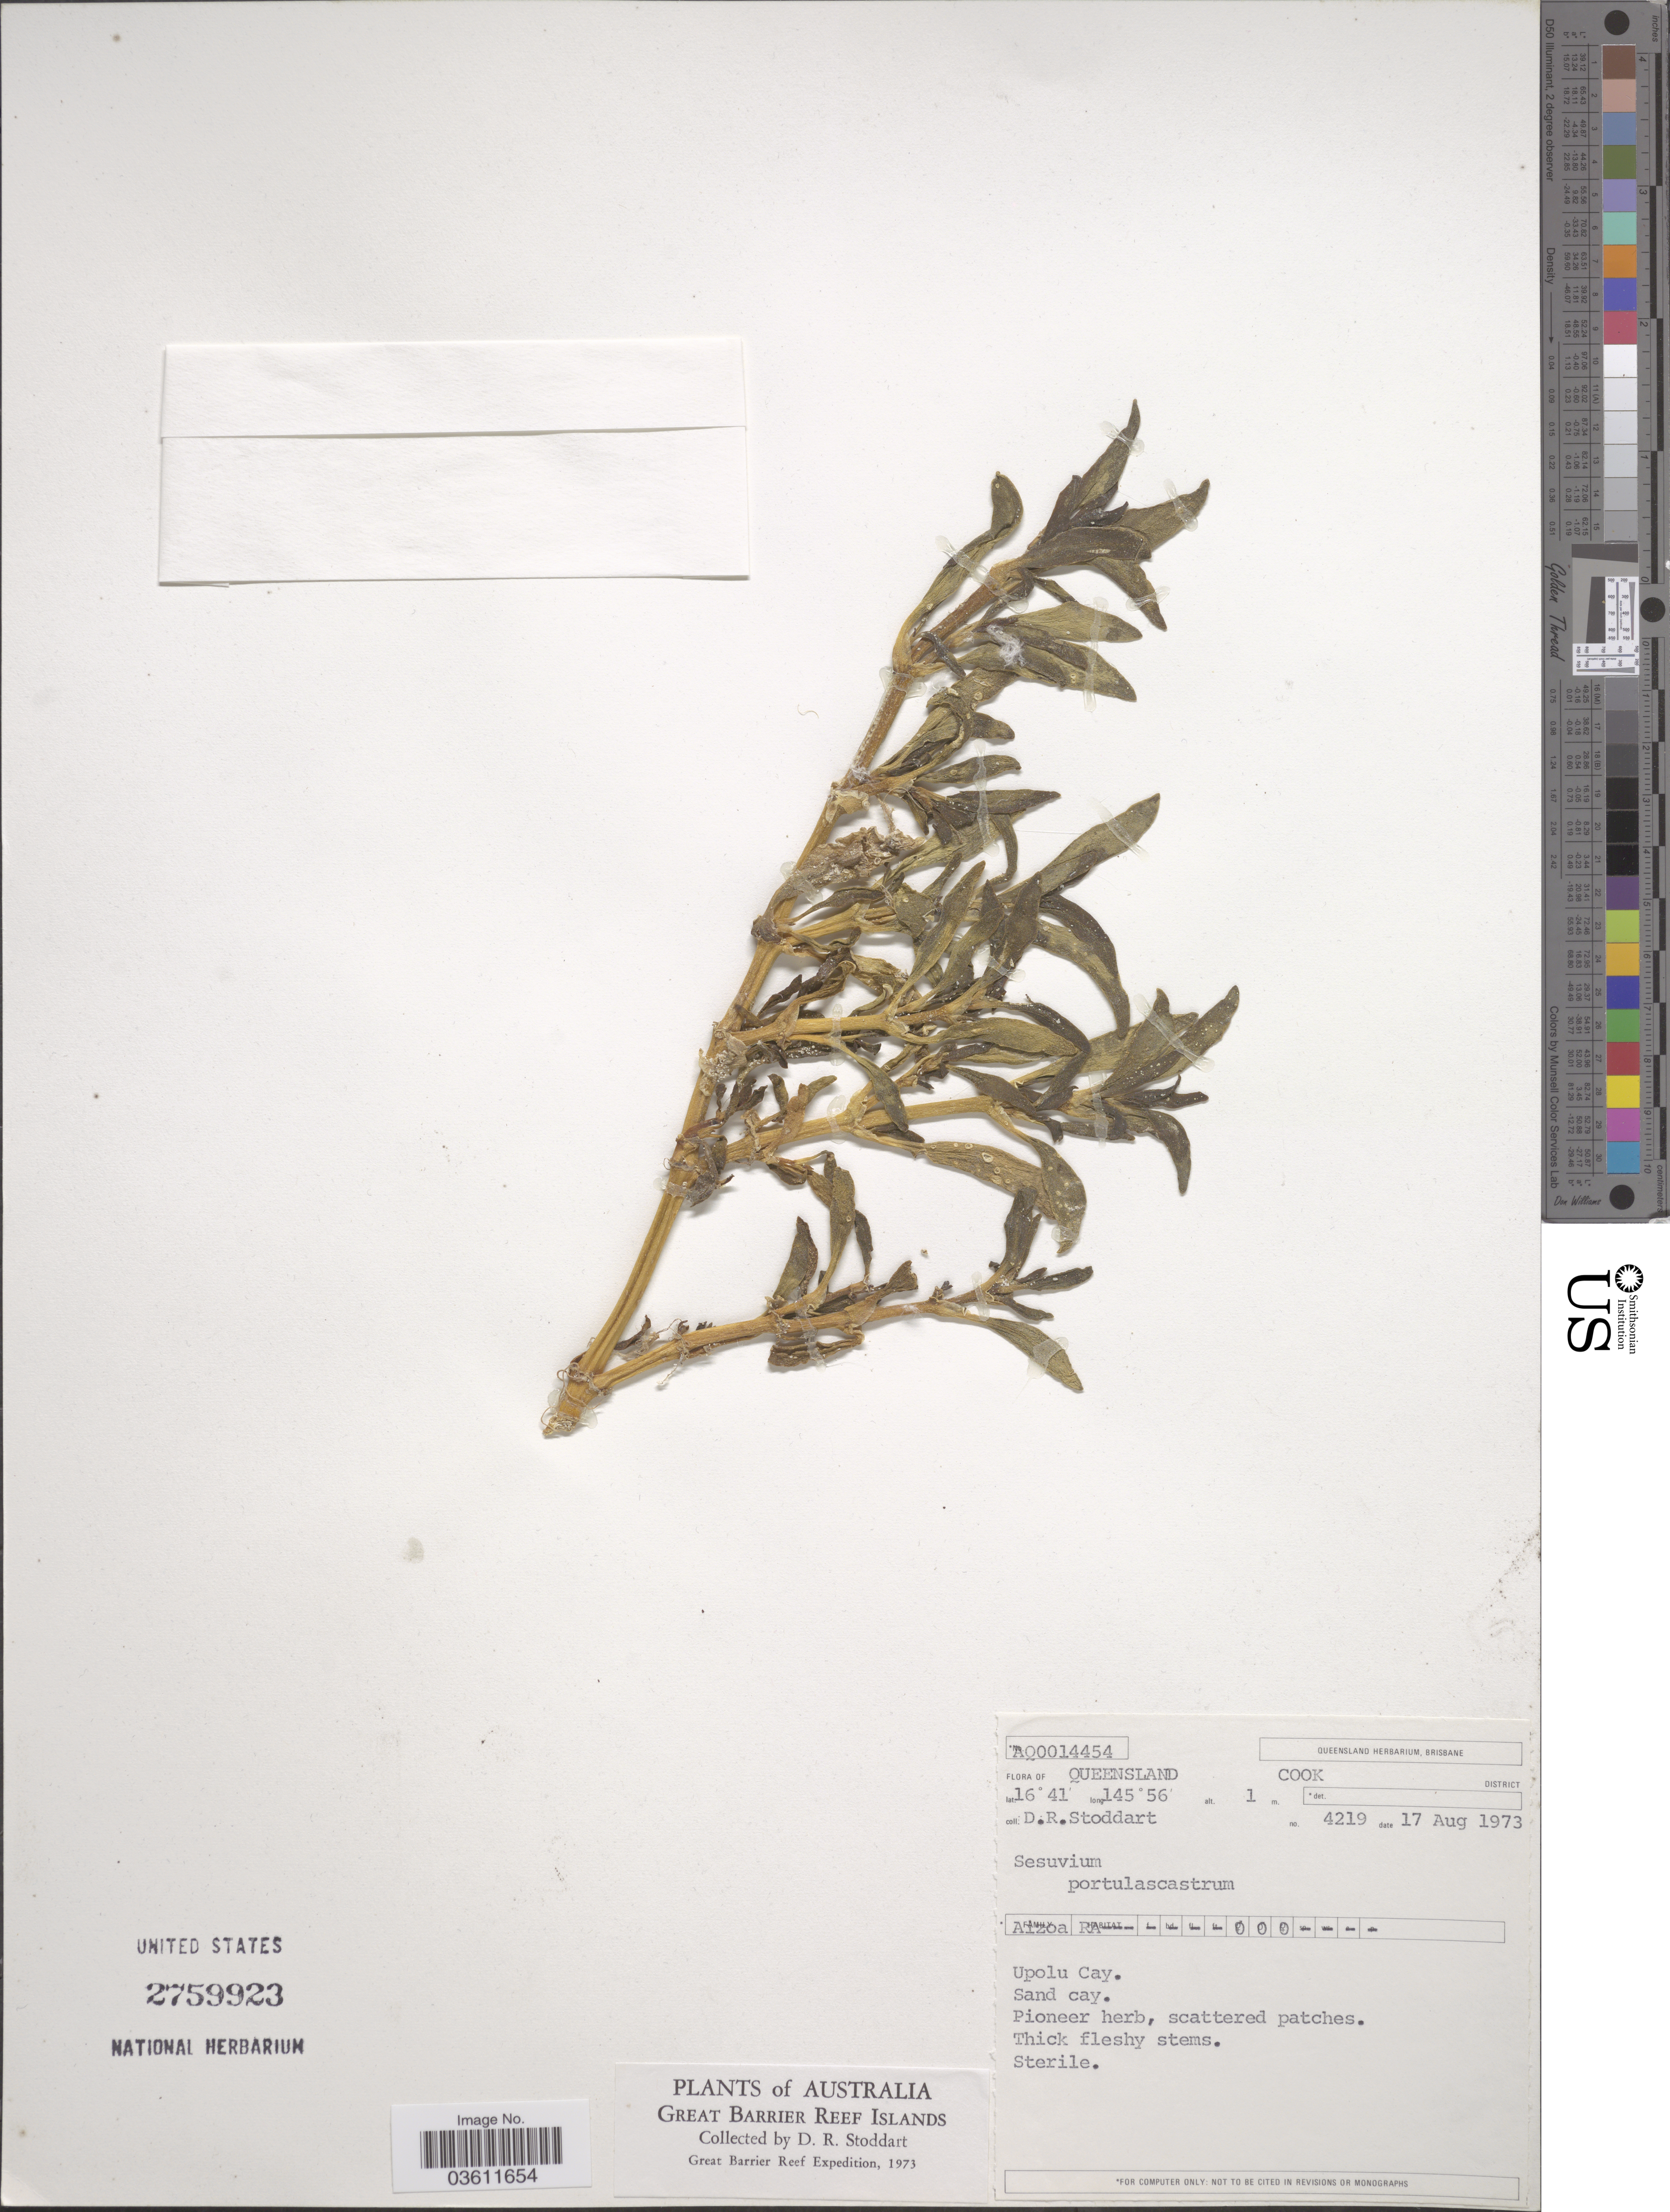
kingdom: Plantae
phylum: Tracheophyta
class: Magnoliopsida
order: Caryophyllales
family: Aizoaceae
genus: Sesuvium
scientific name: Sesuvium portulacastrum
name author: (L.) L.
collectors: D. R. Stoddart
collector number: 4219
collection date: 1973-08-17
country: Australia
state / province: Queensland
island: Upolu Cay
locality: Cook District. Upolu Cay. Sand cay. Great Barrier Reef Islands.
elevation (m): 1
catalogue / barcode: US 2759923